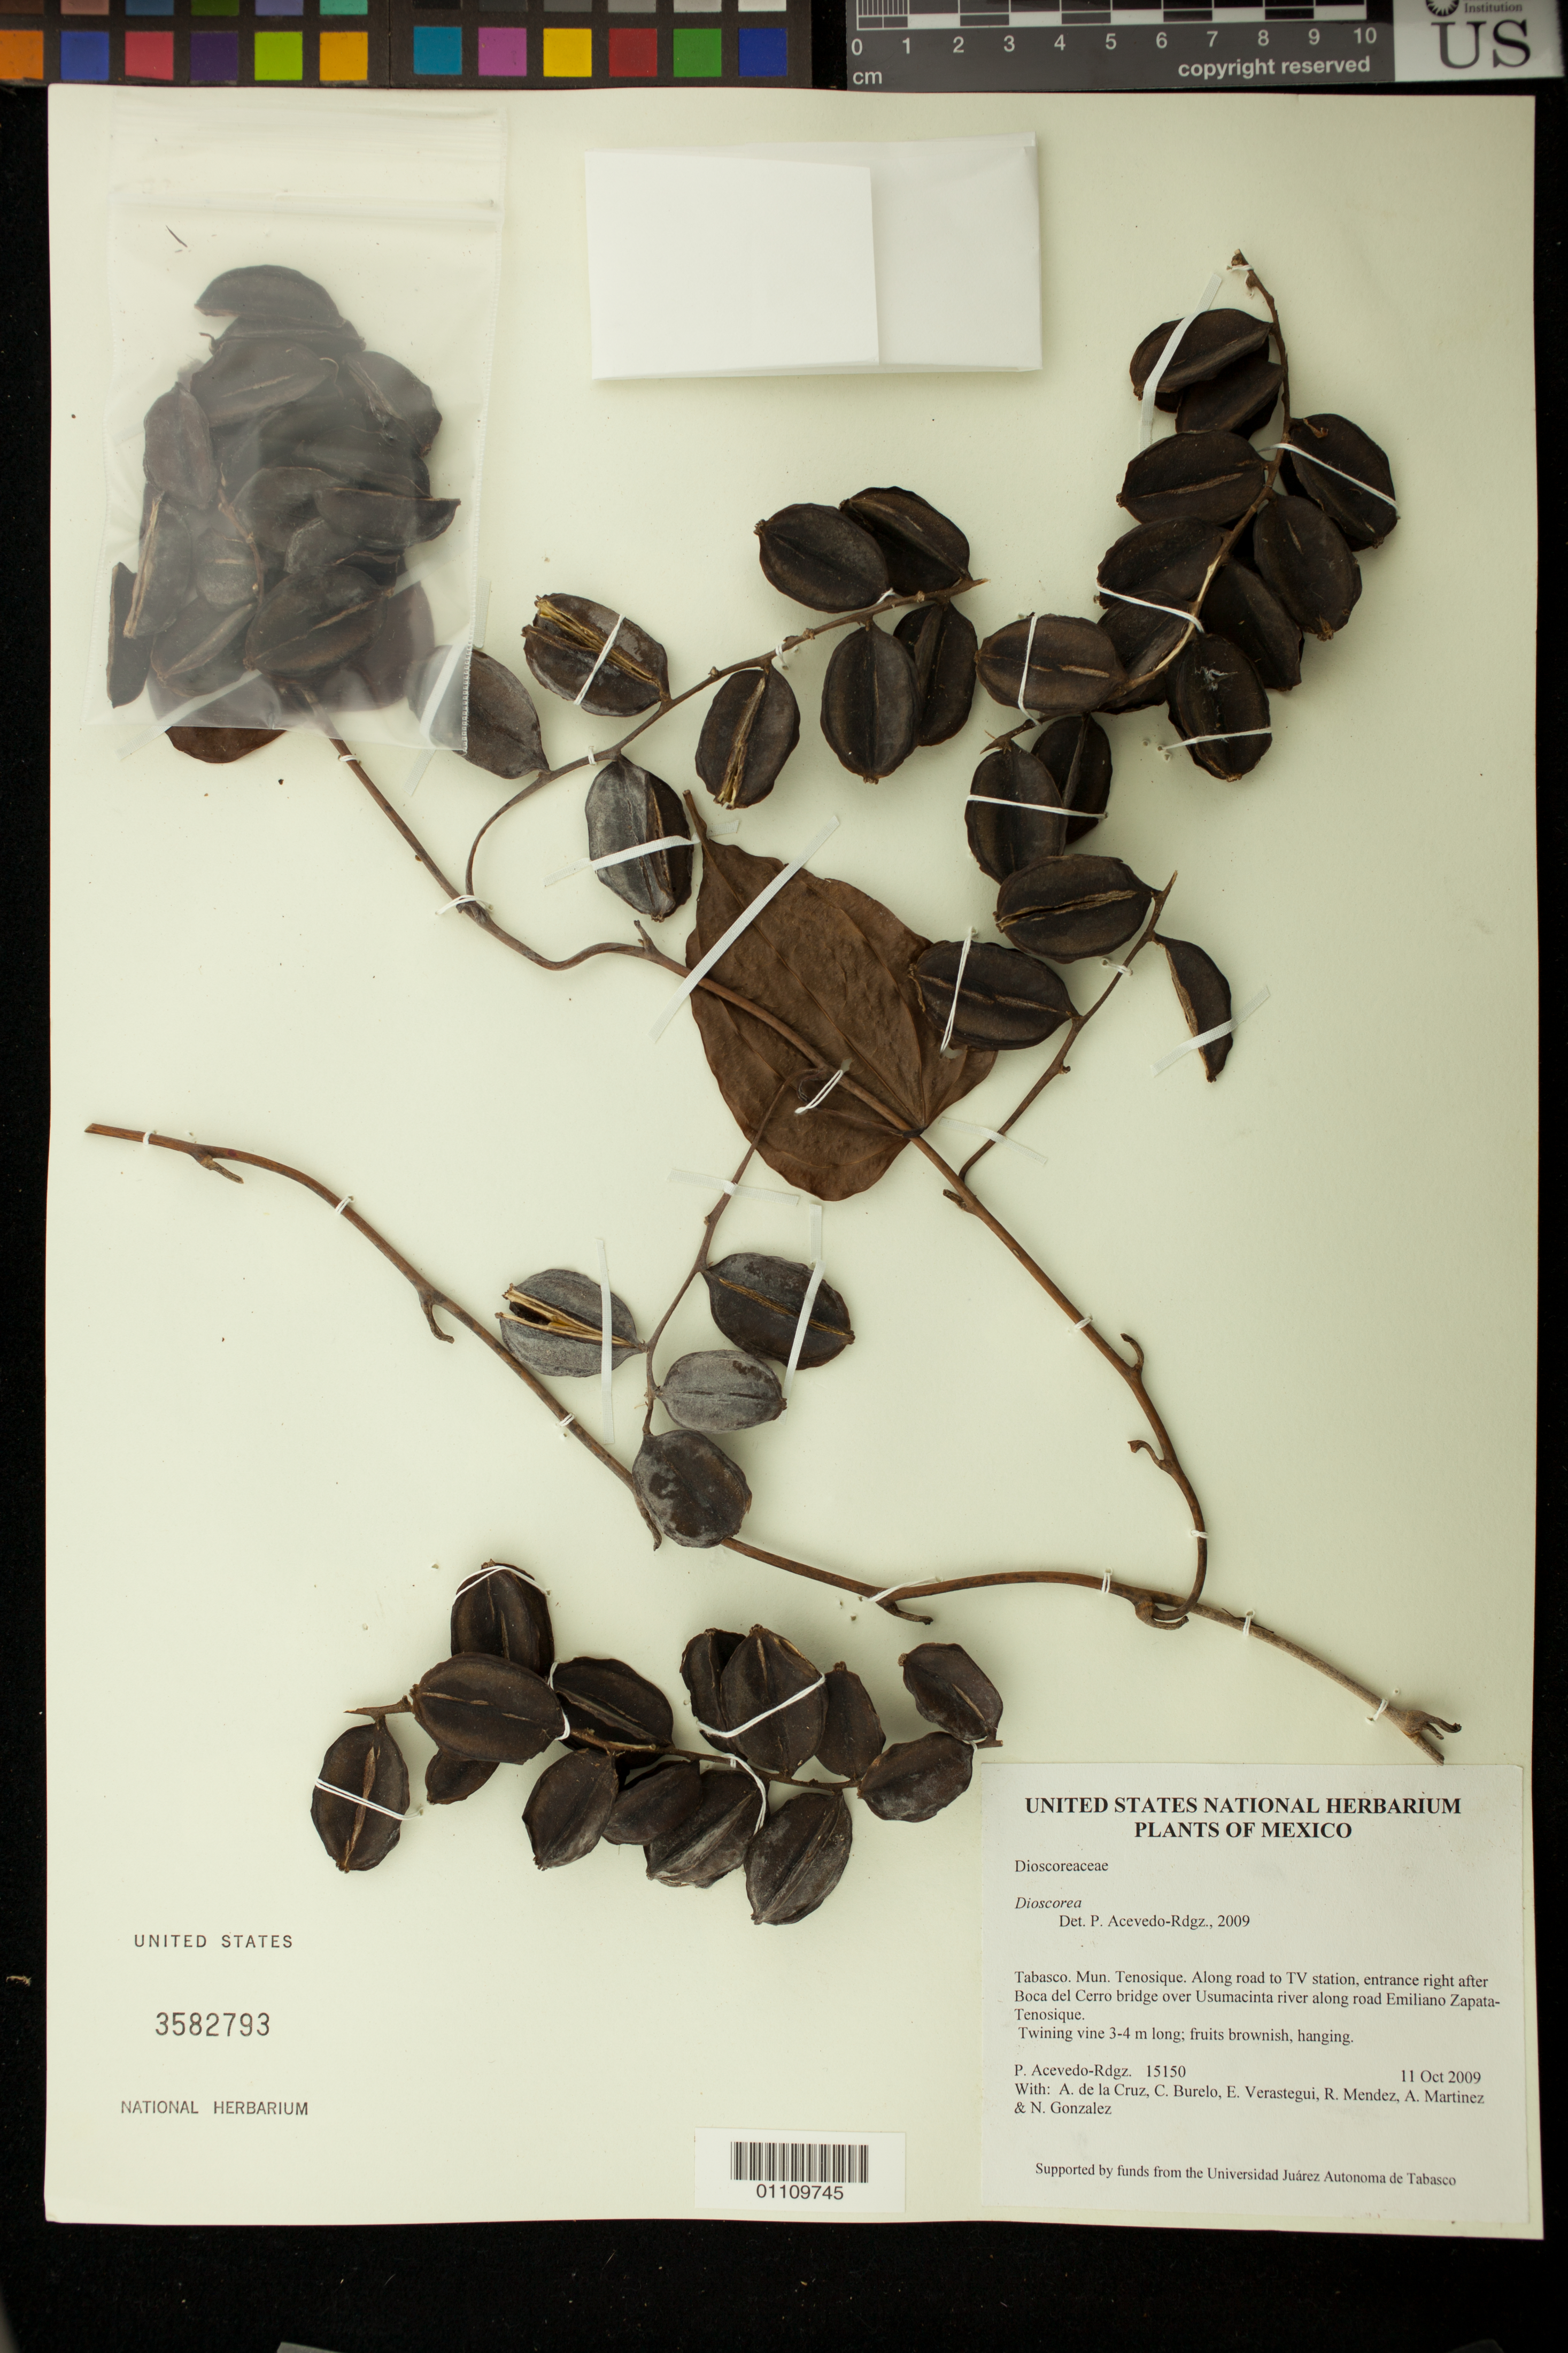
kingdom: Plantae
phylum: Tracheophyta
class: Liliopsida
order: Dioscoreales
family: Dioscoreaceae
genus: Dioscorea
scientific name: Dioscorea sp.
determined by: Acevedo-Rodríguez, P., (BOT), Smithsonian Institution - National Museum of Natural History (UNITED STATES)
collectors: P. Acevedo-Rodr., A. de la Cruz, C. Burelo, E. Verastegui, R. Mendez & A. Martinez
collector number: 15150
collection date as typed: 11 Oct 2009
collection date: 2009-10-11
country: Mexico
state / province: Tabasco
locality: Mun. Tenosique. Along road to TV station, entrance right after Boca del Cerro bridge over Usumacinta river along road Emiliano Zapata-Tenosique.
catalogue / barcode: US 3582793